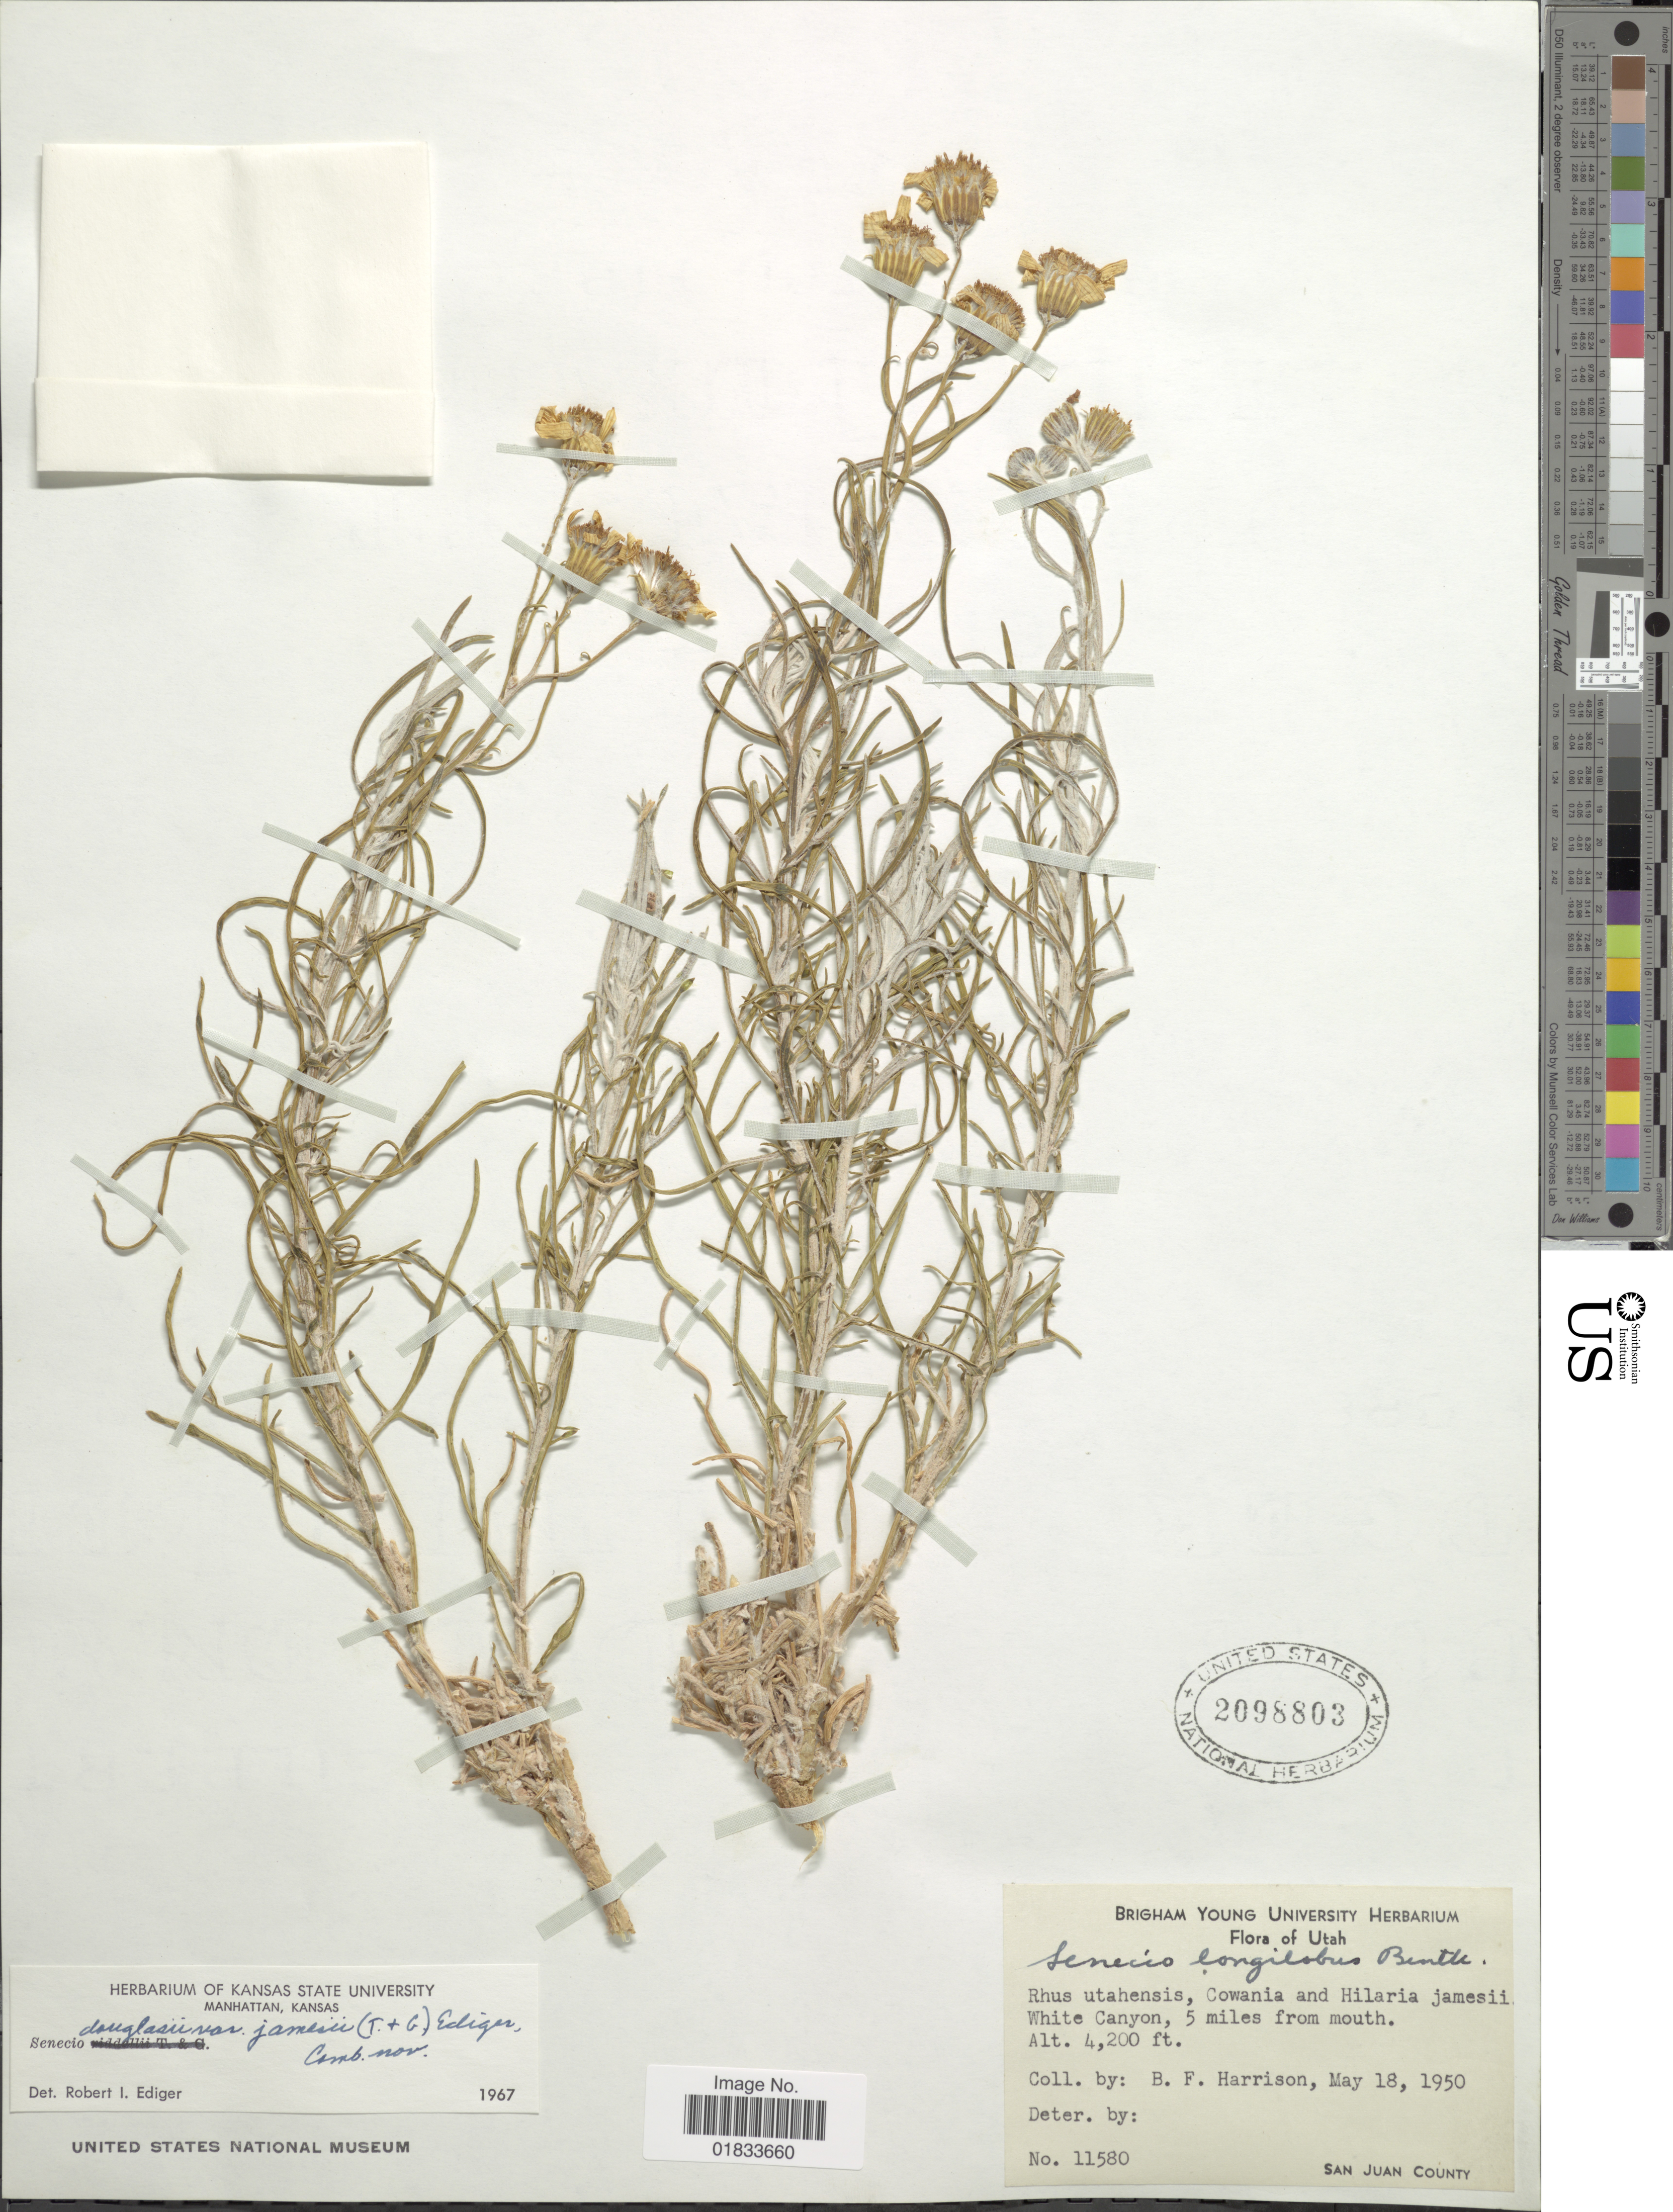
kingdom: Plantae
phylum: Tracheophyta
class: Magnoliopsida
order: Asterales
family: Asteraceae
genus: Senecio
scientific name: Senecio flaccidus var. flaccidus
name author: Less.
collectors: B. F. Harrison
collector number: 11580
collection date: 1950-05-18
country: United States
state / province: Utah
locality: White Canyon, 5 miles from mouth, San Juan County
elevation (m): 1280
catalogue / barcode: US 2098803